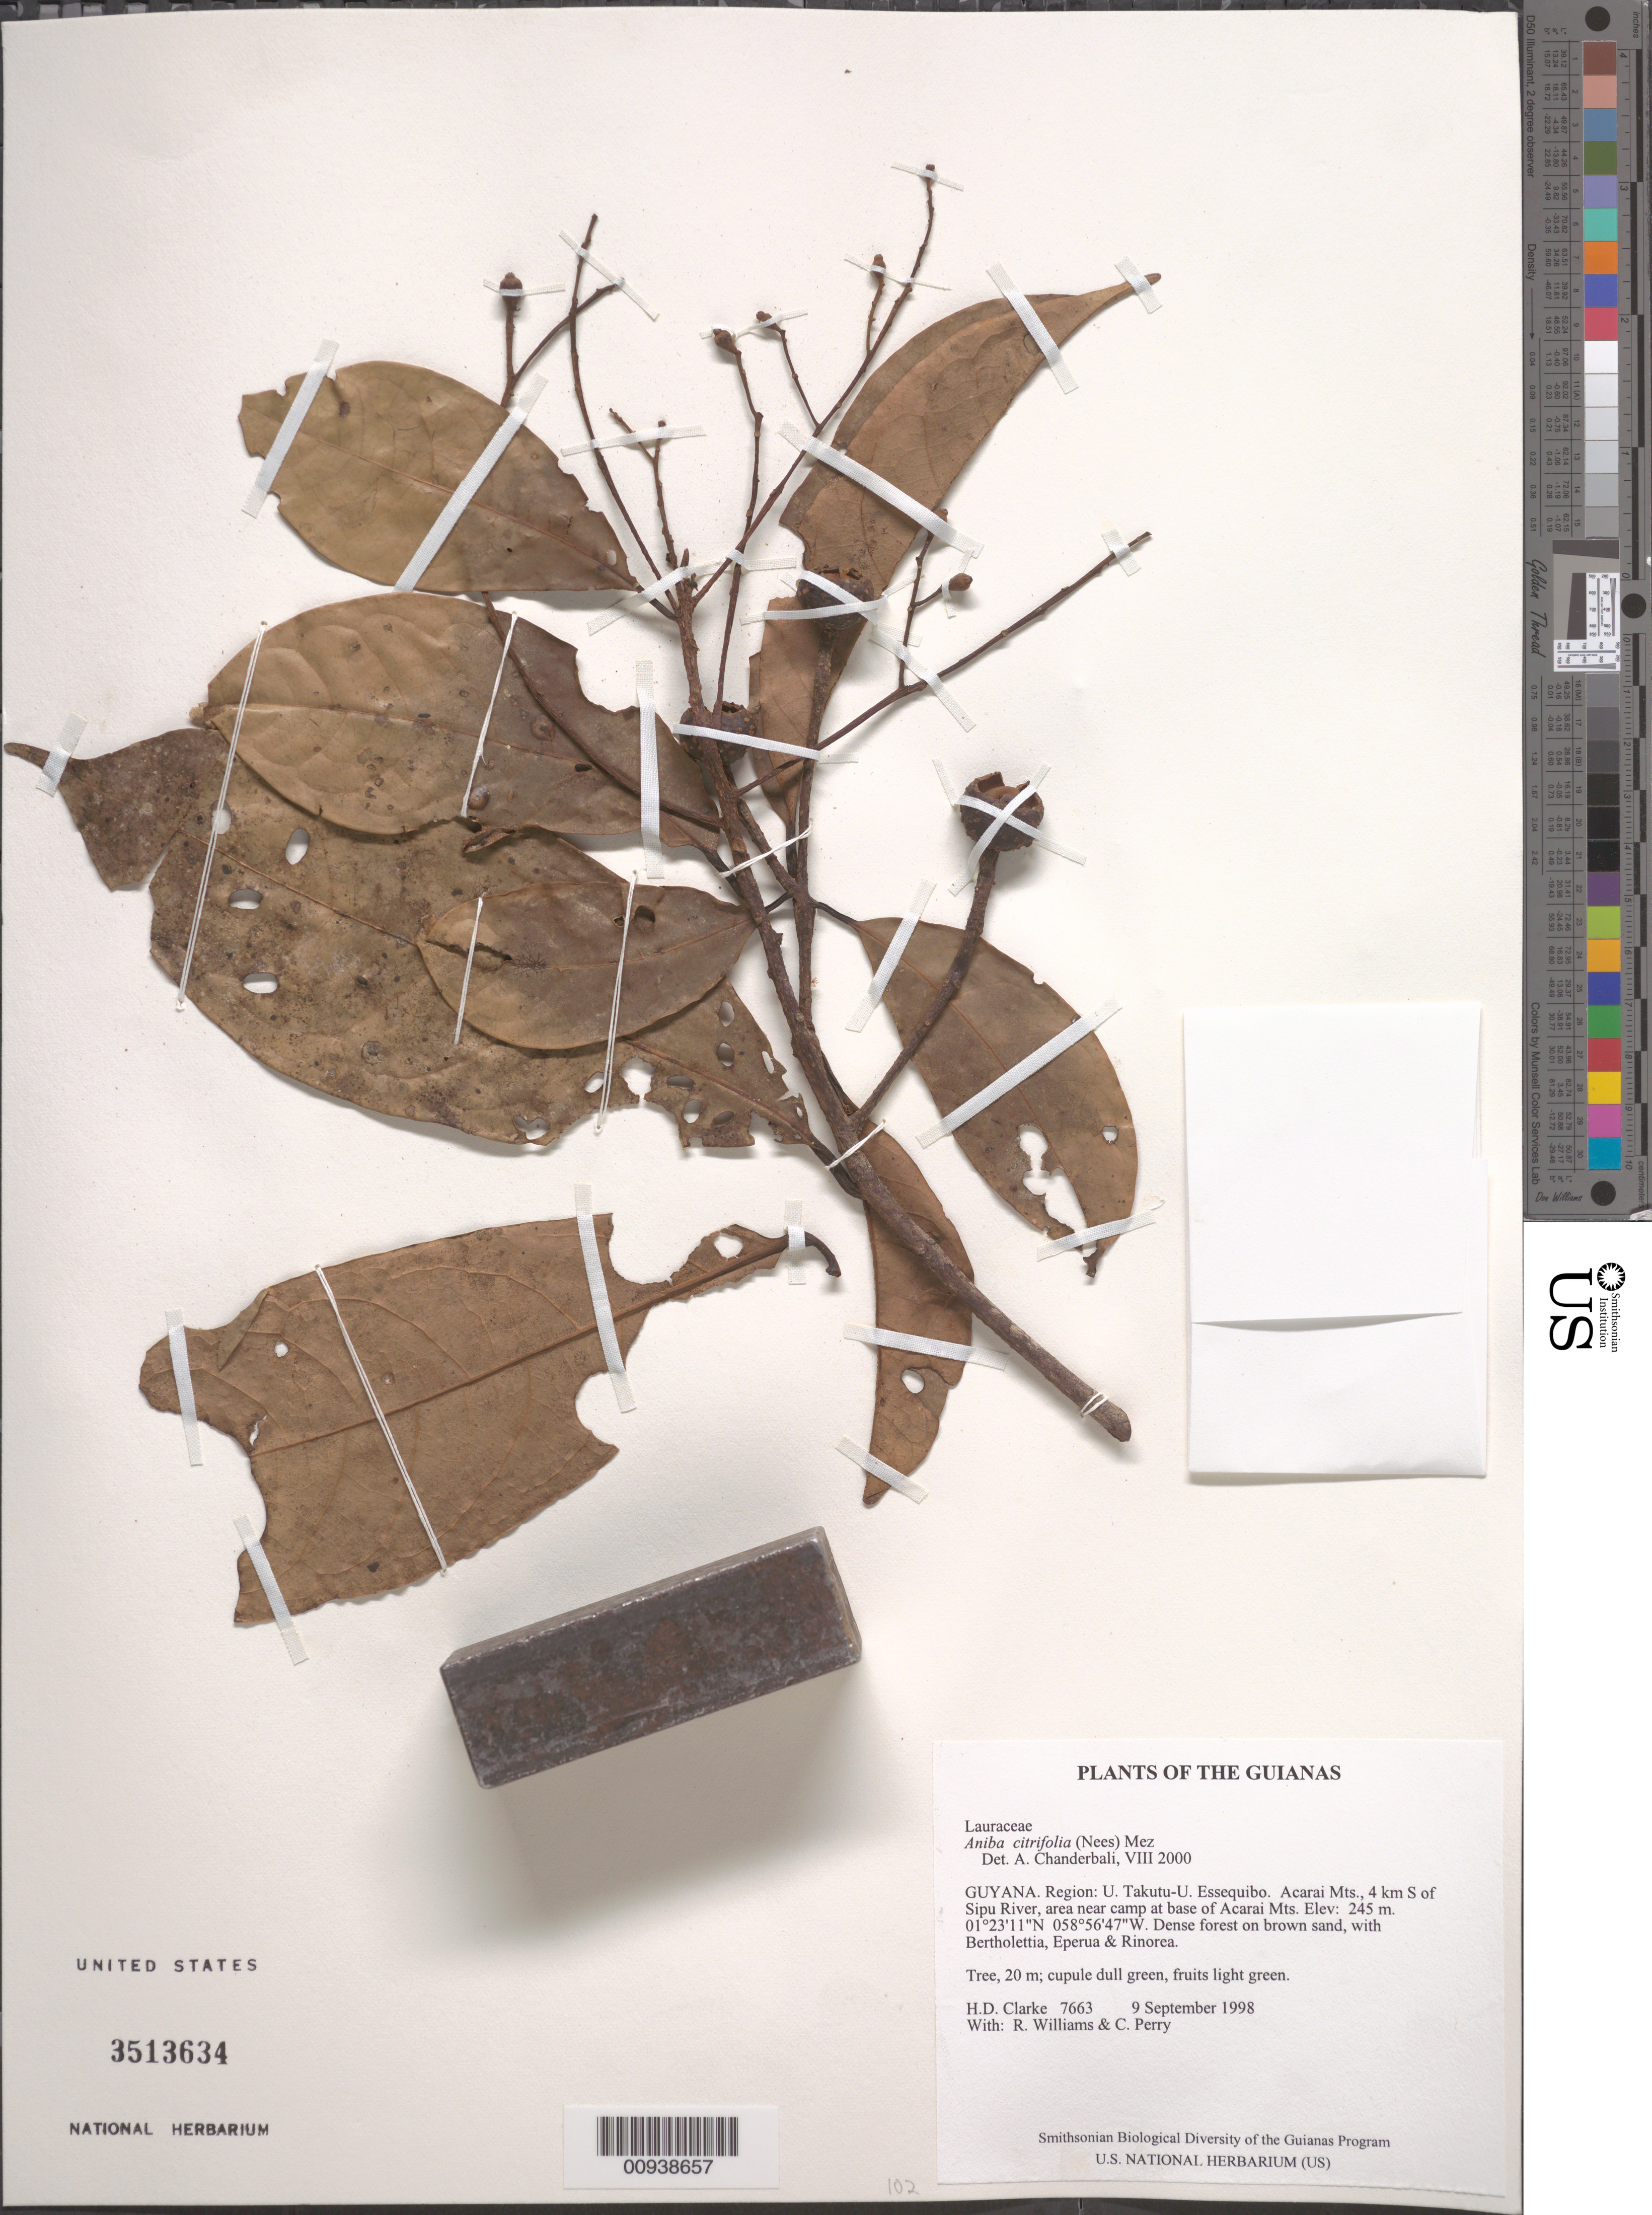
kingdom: Plantae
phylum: Tracheophyta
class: Magnoliopsida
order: Laurales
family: Lauraceae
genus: Aniba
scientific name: Aniba citrifolia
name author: (Nees) Mez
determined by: Chanderbali, Andre Shashi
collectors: H. D. Clarke, R. Williams & C. Perry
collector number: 7663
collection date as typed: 9 September 1998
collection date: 1998-09-09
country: Guyana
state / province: U. Takutu-U. Essequibo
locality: Acarai Mts., 4 km S of Sipu River, area near camp at base of Acarai Mts.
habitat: Dense forest on brown sand, with Bertholettia, Eperua & Rinorea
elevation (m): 245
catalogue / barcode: US 3513634